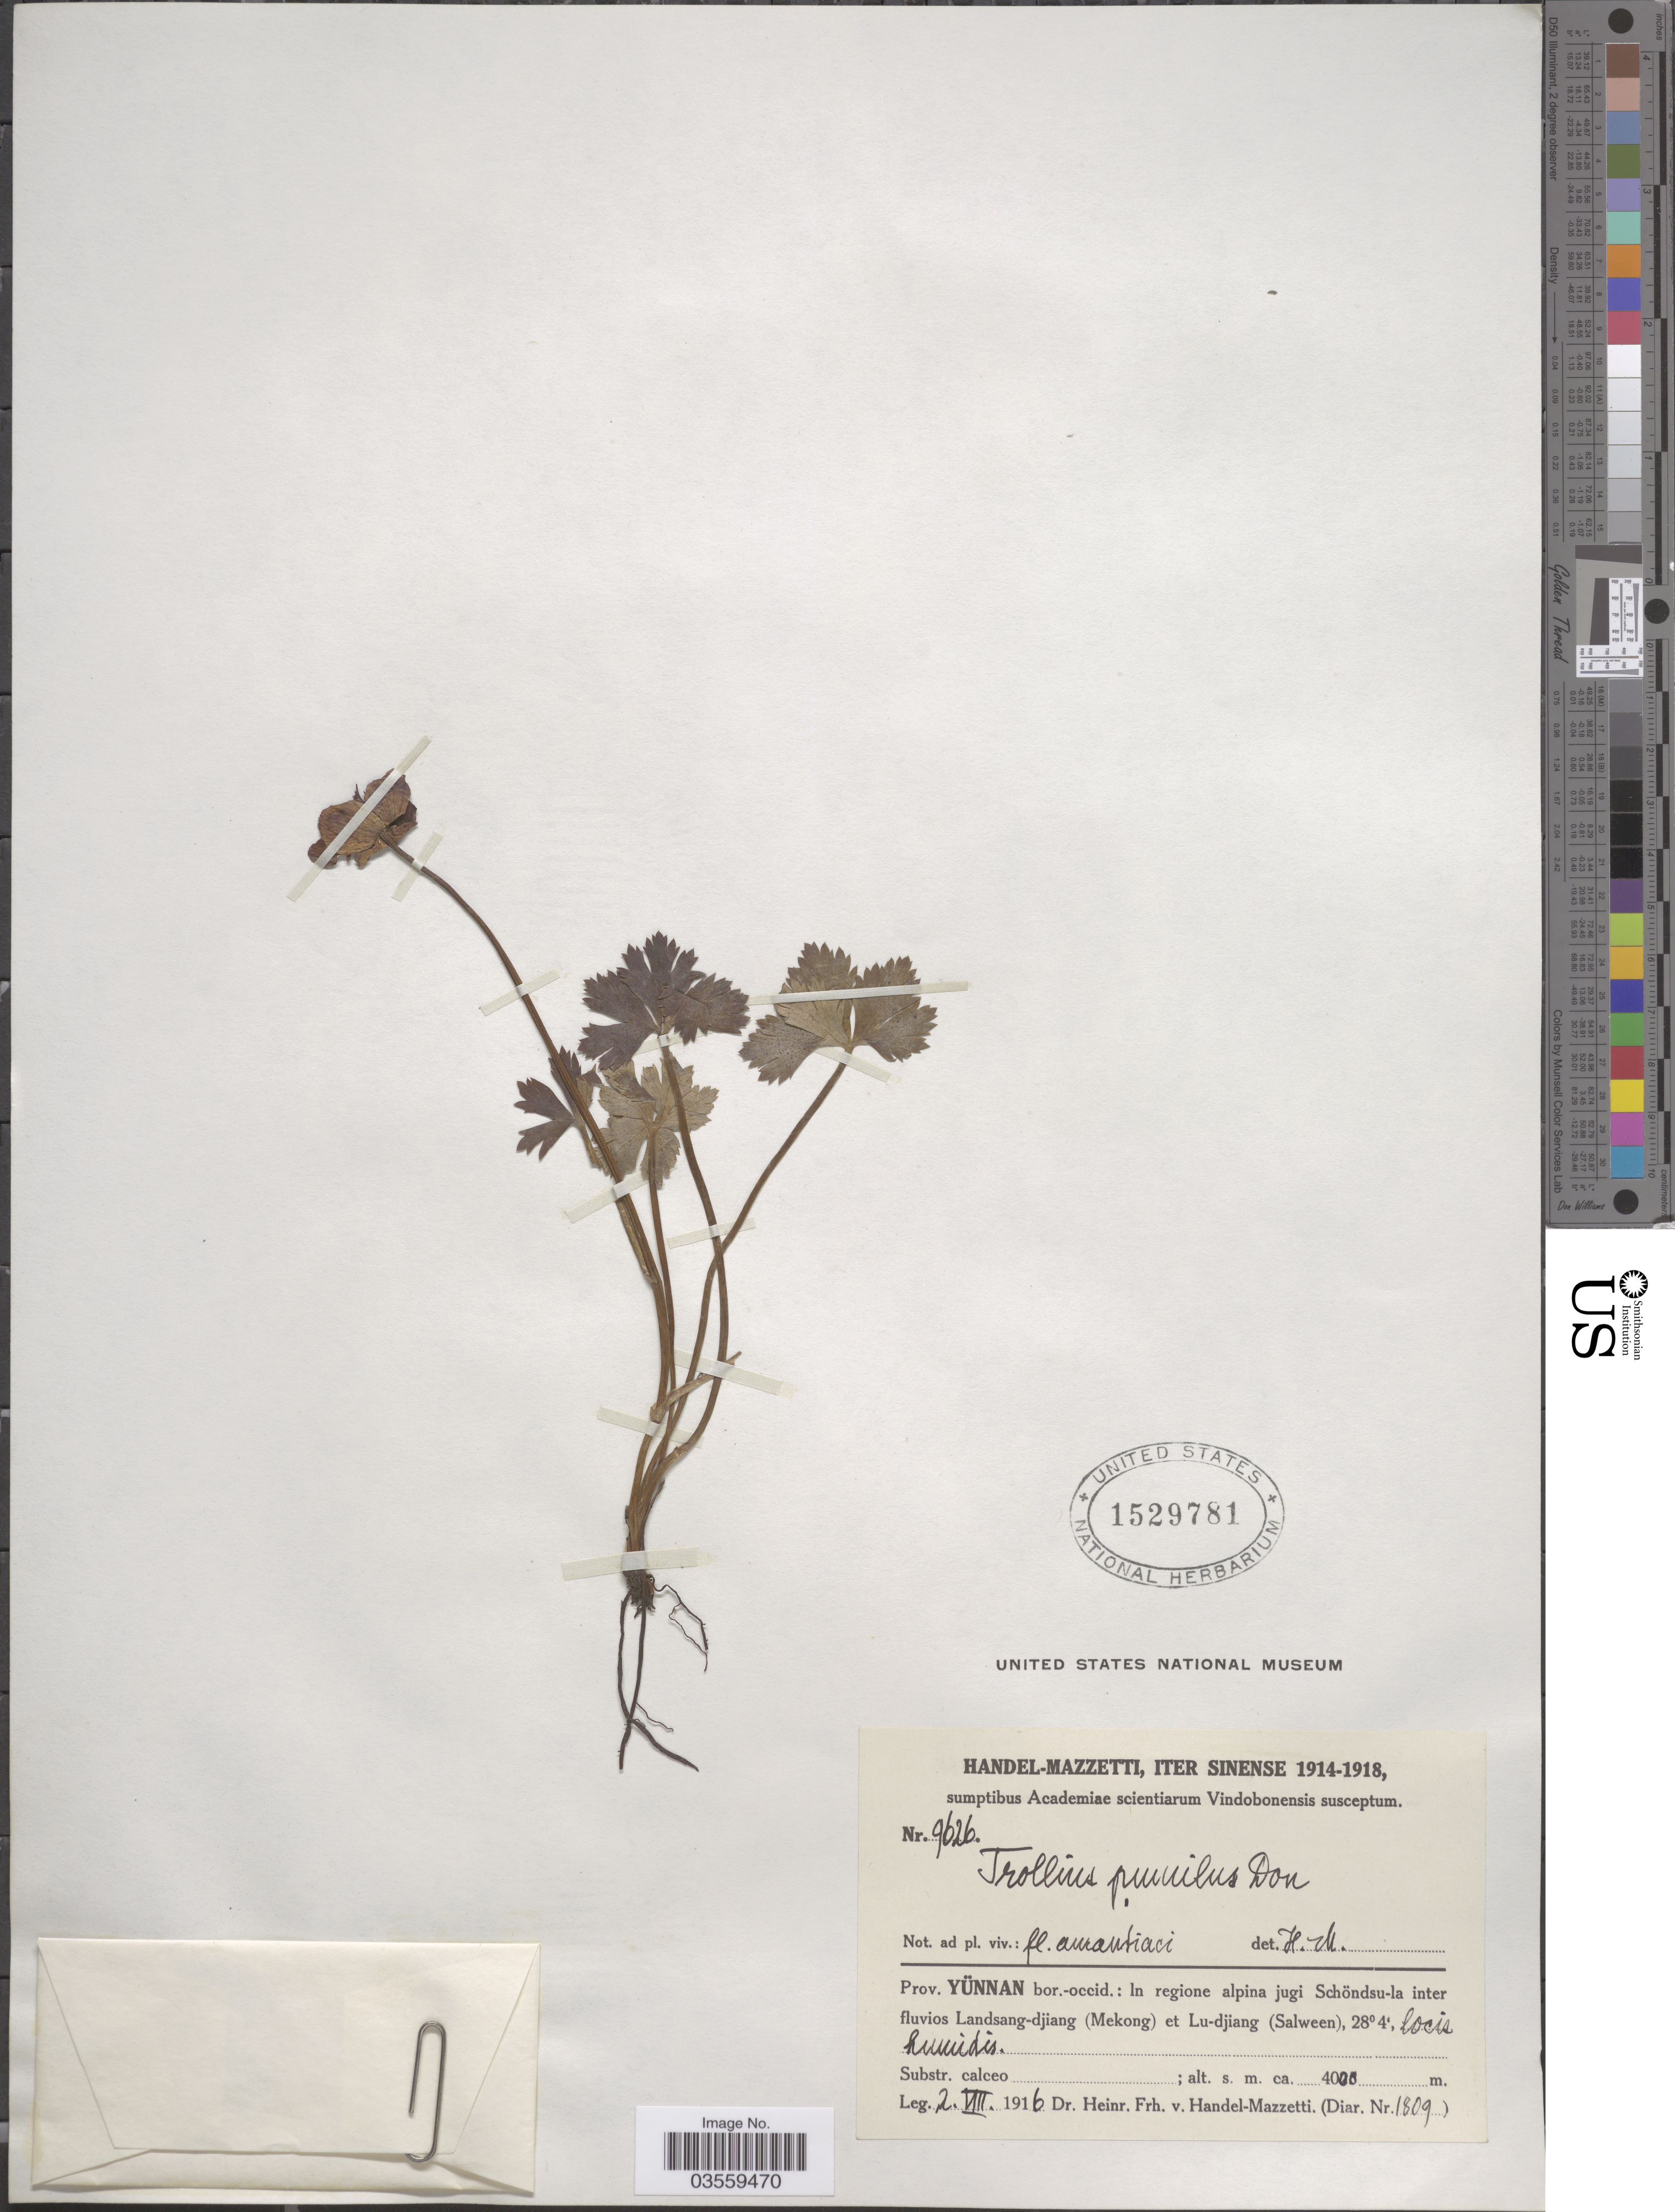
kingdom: Plantae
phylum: Tracheophyta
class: Magnoliopsida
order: Ranunculales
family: Ranunculaceae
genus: Trollius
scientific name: Trollius pumilus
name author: D. Don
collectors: H. Handel-Mazzetti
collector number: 9626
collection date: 1916-08-02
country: China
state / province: Yunnan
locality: Yünnan bor. occid.: In regione alpina jugi Schöndsu-la inter fluvios Landsang-djiang (Mekong) et Lu-djiang (Salween).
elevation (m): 4000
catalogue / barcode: US 1529781